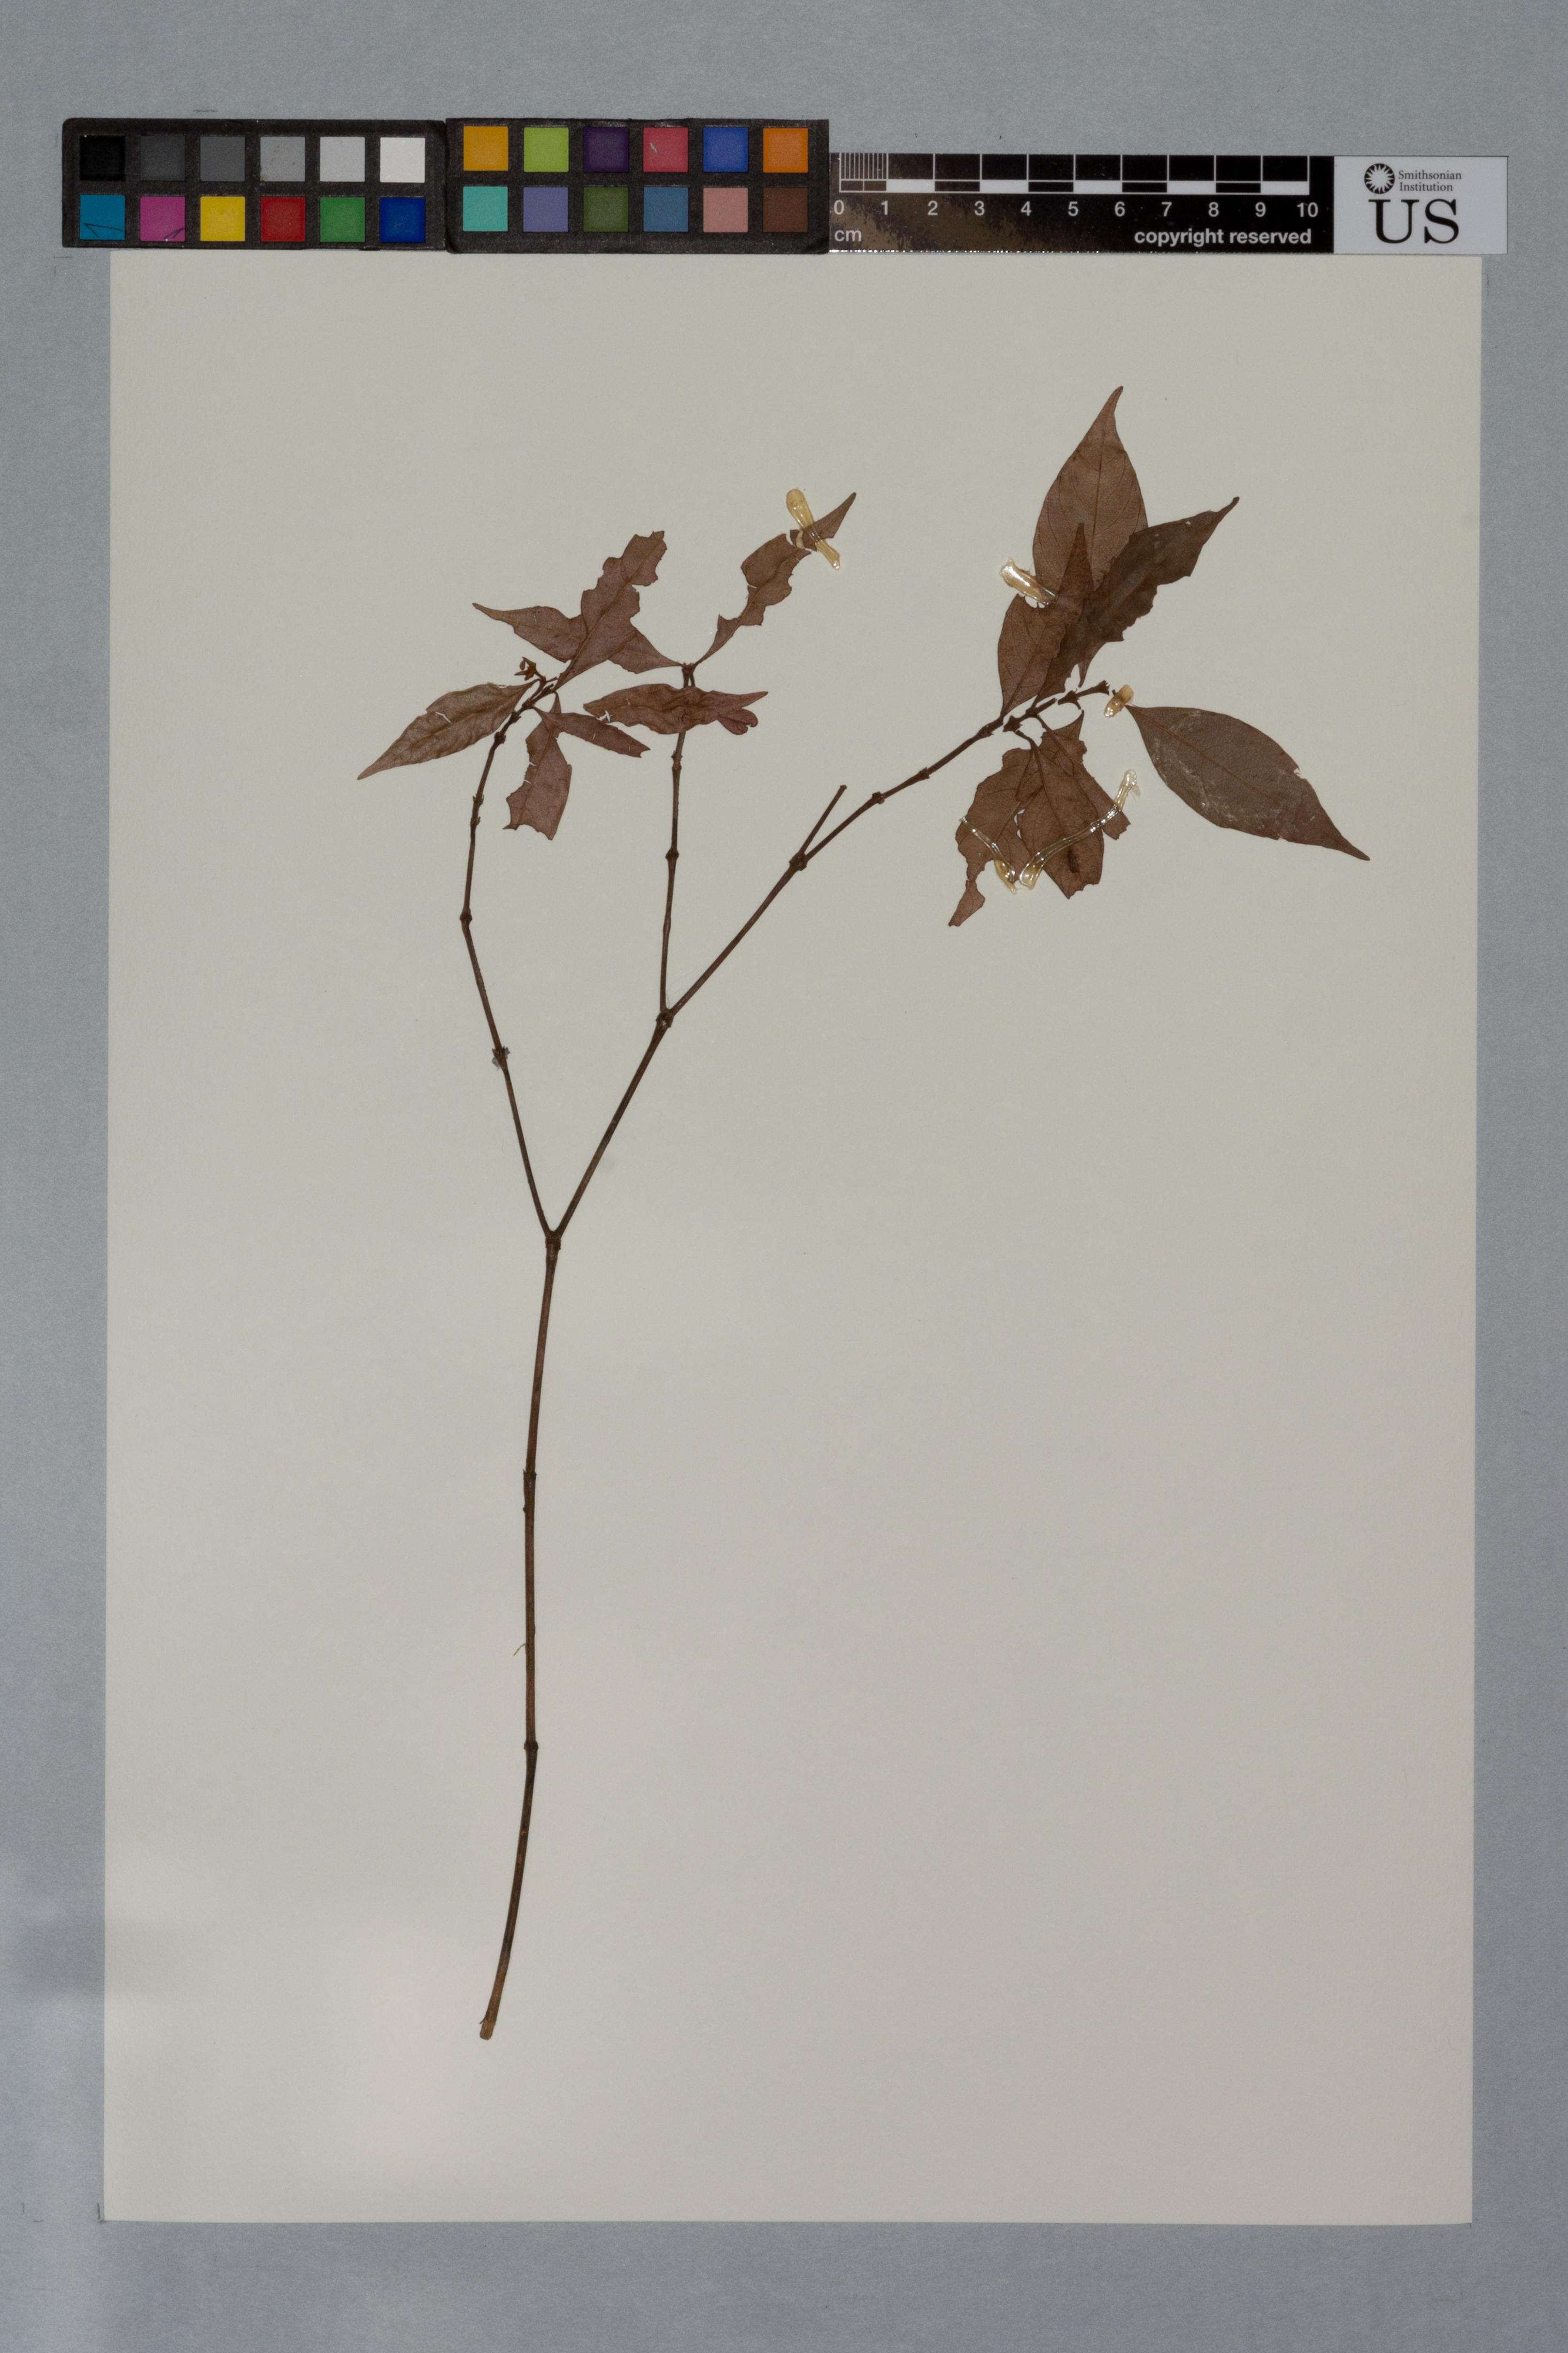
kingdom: Plantae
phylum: Tracheophyta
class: Magnoliopsida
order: Gentianales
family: Rubiaceae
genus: Psychotria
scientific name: Psychotria hoffmannseggiana var. hoffmanneseggiana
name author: (Willd. ex Roem. & Schult.) Müll. Arg.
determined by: Steyermark, Julian A., (VEN)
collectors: S. S. Tillett, C. L. Tillett & R. Boyan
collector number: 44843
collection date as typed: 7-Jul-60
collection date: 1960-07-07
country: Guyana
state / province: Cuyuni-Mazaruni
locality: Merume Mts., Partang R., upper Mazaruni River Basin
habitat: Medium high forest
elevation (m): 1140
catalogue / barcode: US 2620837